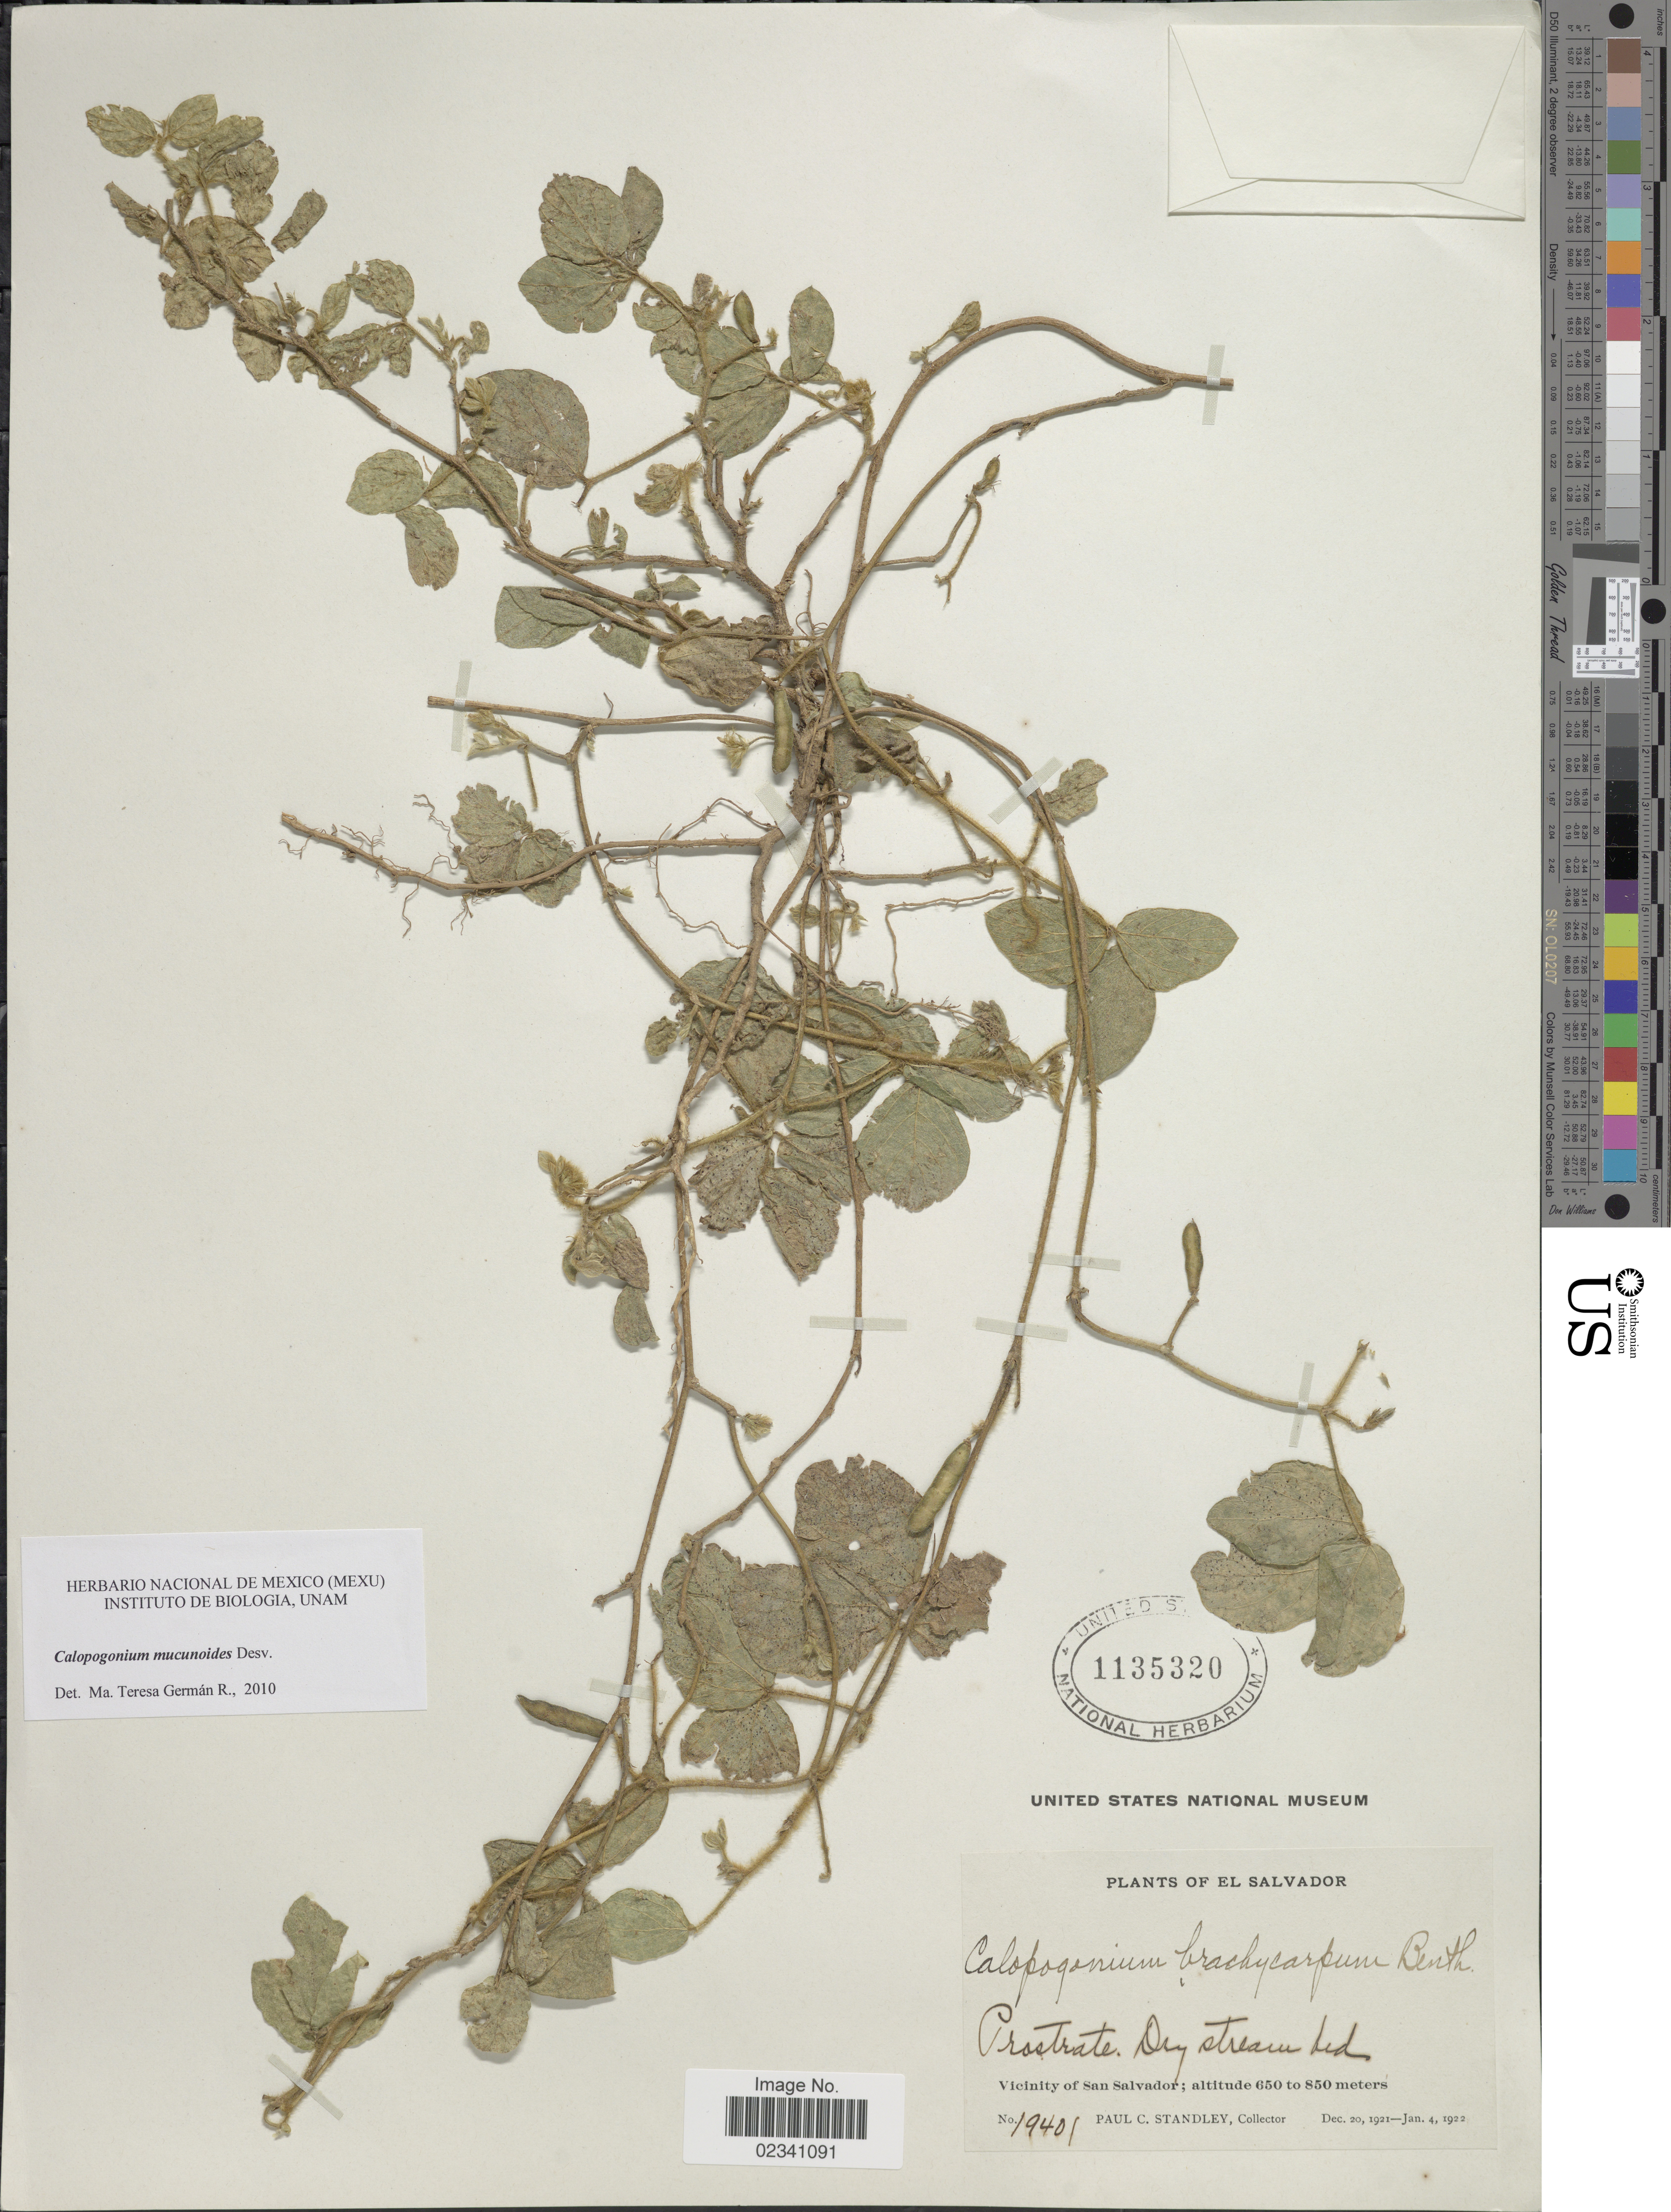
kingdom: Plantae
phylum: Tracheophyta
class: Magnoliopsida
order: Fabales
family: Fabaceae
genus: Calopogonium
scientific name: Calopogonium mucunoides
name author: Desv.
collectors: P. C. Standley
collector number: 19401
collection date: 1921-12-20/1922-01-04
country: El Salvador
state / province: San Salvador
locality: Vicinity of San Salvador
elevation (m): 650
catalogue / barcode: US 1135320